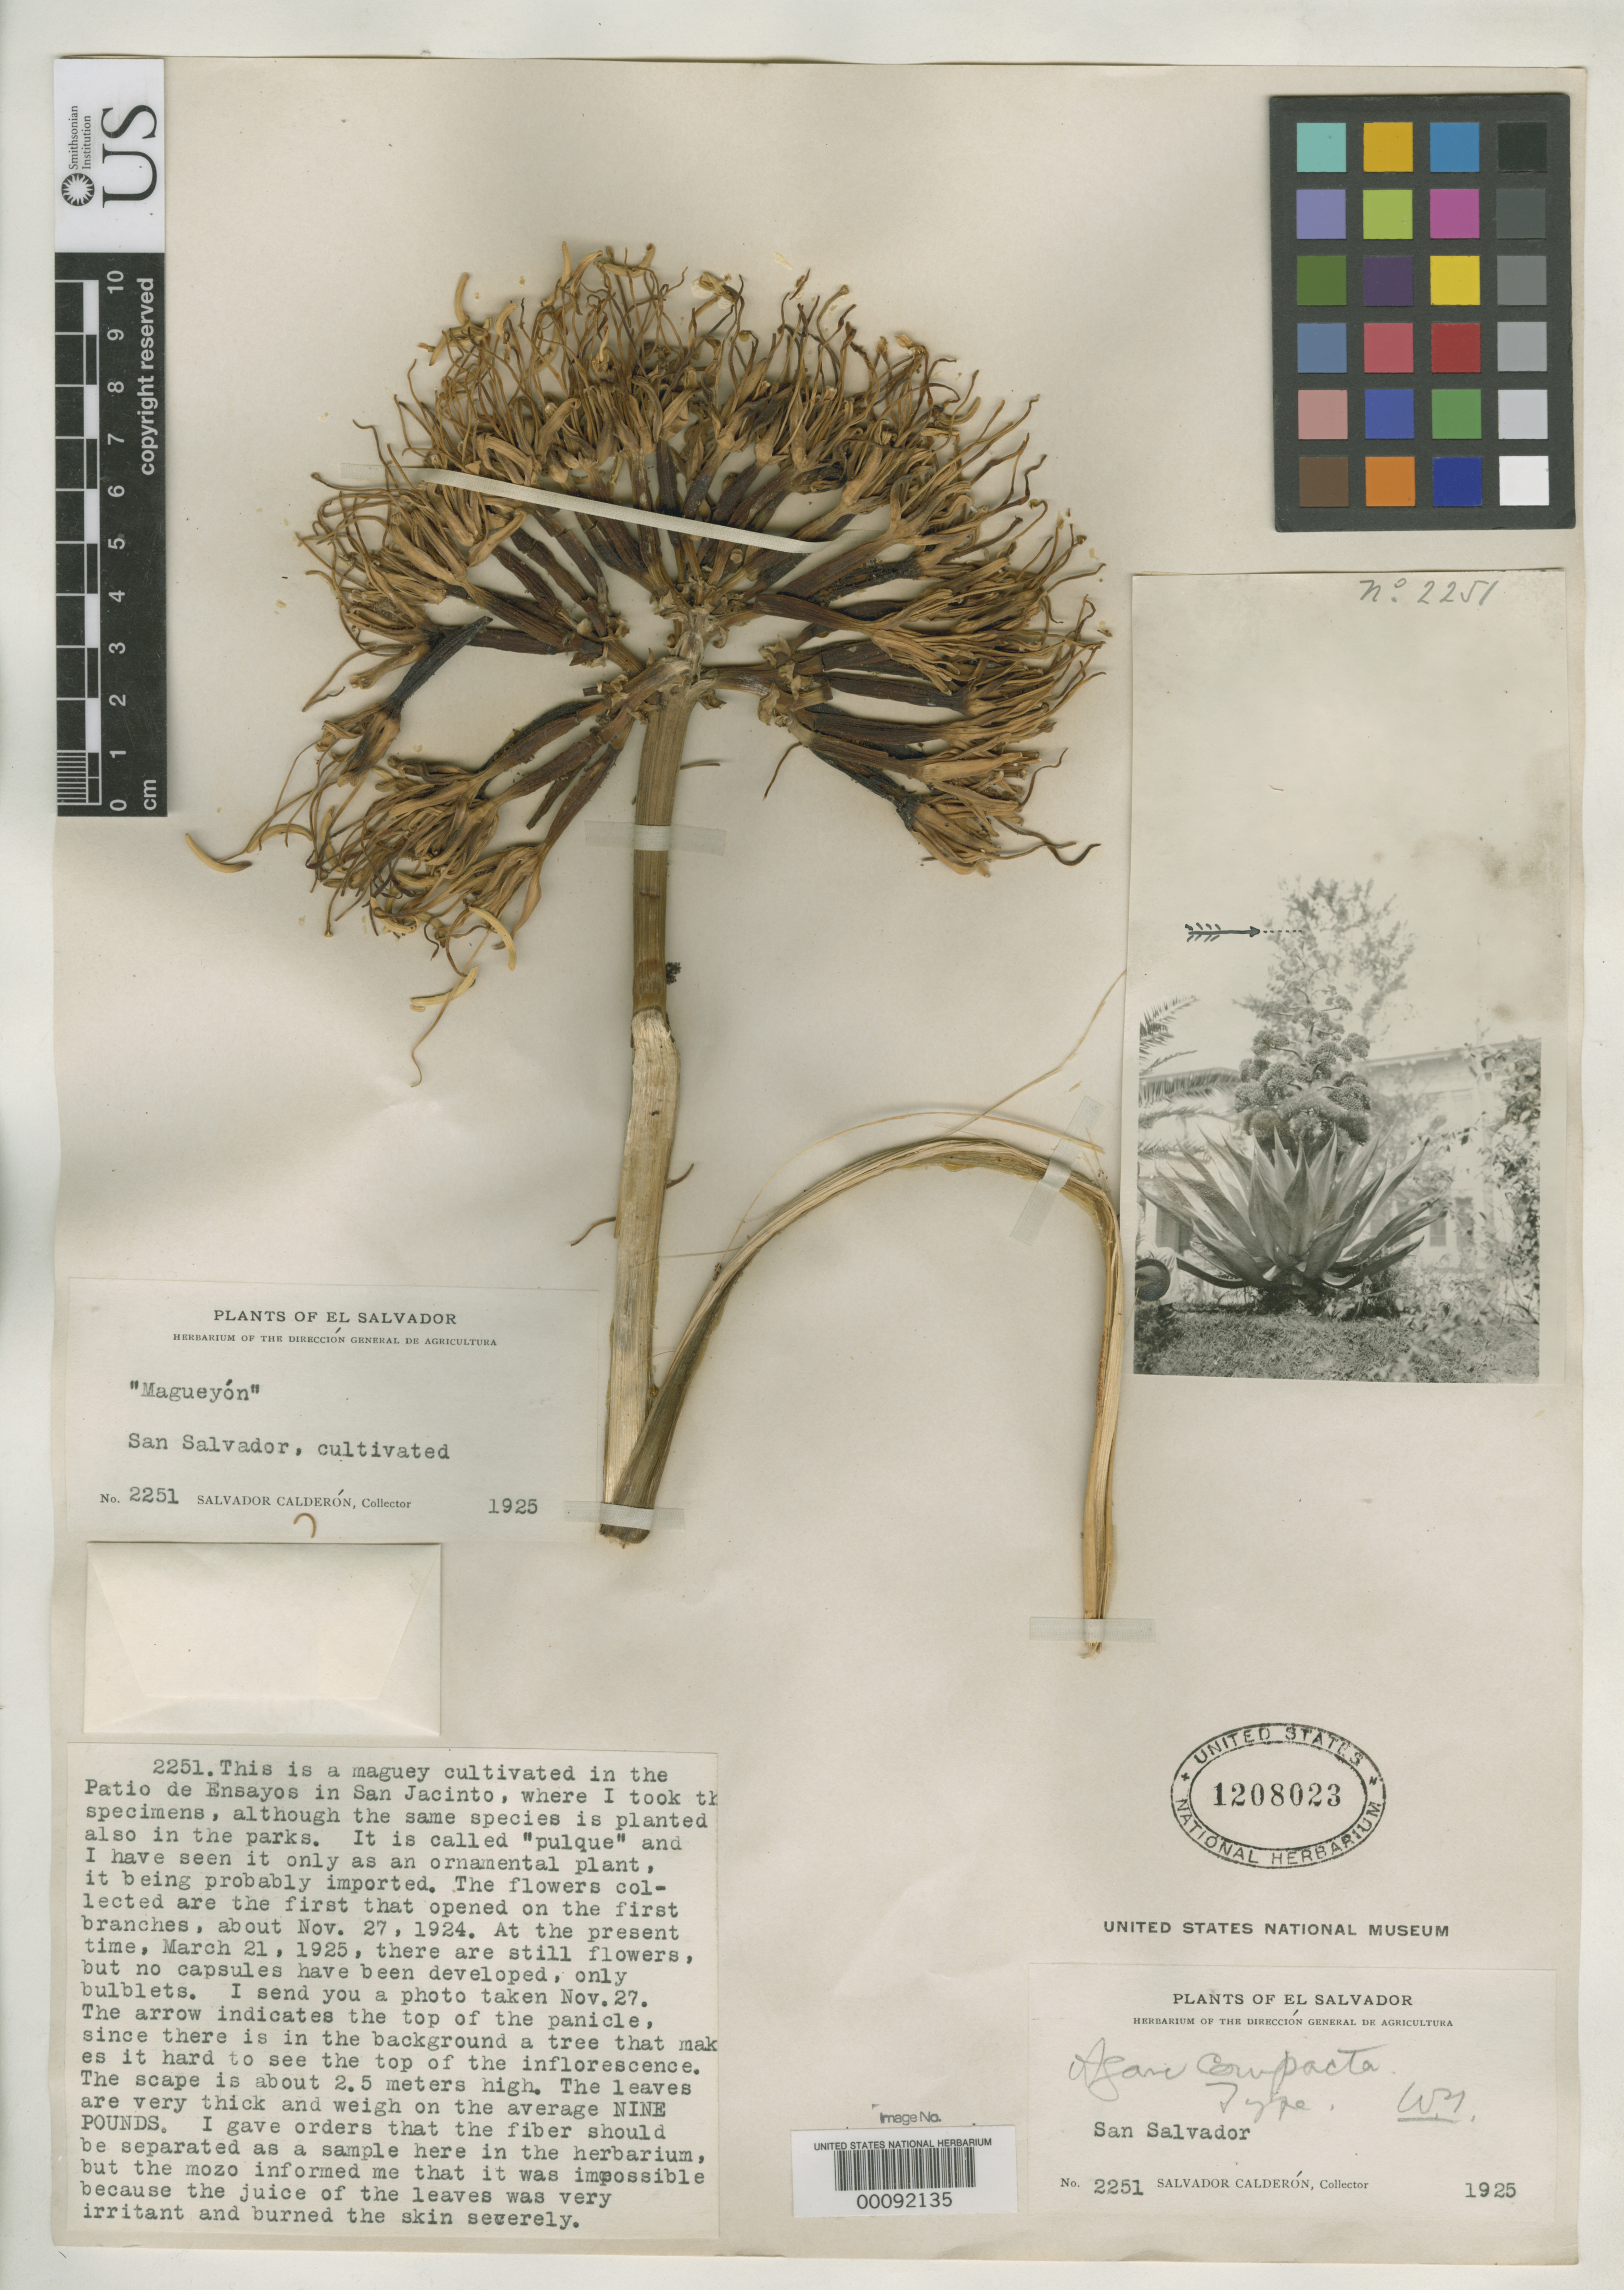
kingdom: Plantae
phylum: Tracheophyta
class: Liliopsida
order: Asparagales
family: Asparagaceae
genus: Agave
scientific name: Agave compacta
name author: Trel.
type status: Holotype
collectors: S. Calderón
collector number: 2251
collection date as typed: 1925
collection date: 1925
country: El Salvador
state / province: San Salvador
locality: Cultivated in Patio de Ensayos.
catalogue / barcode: US 1208023